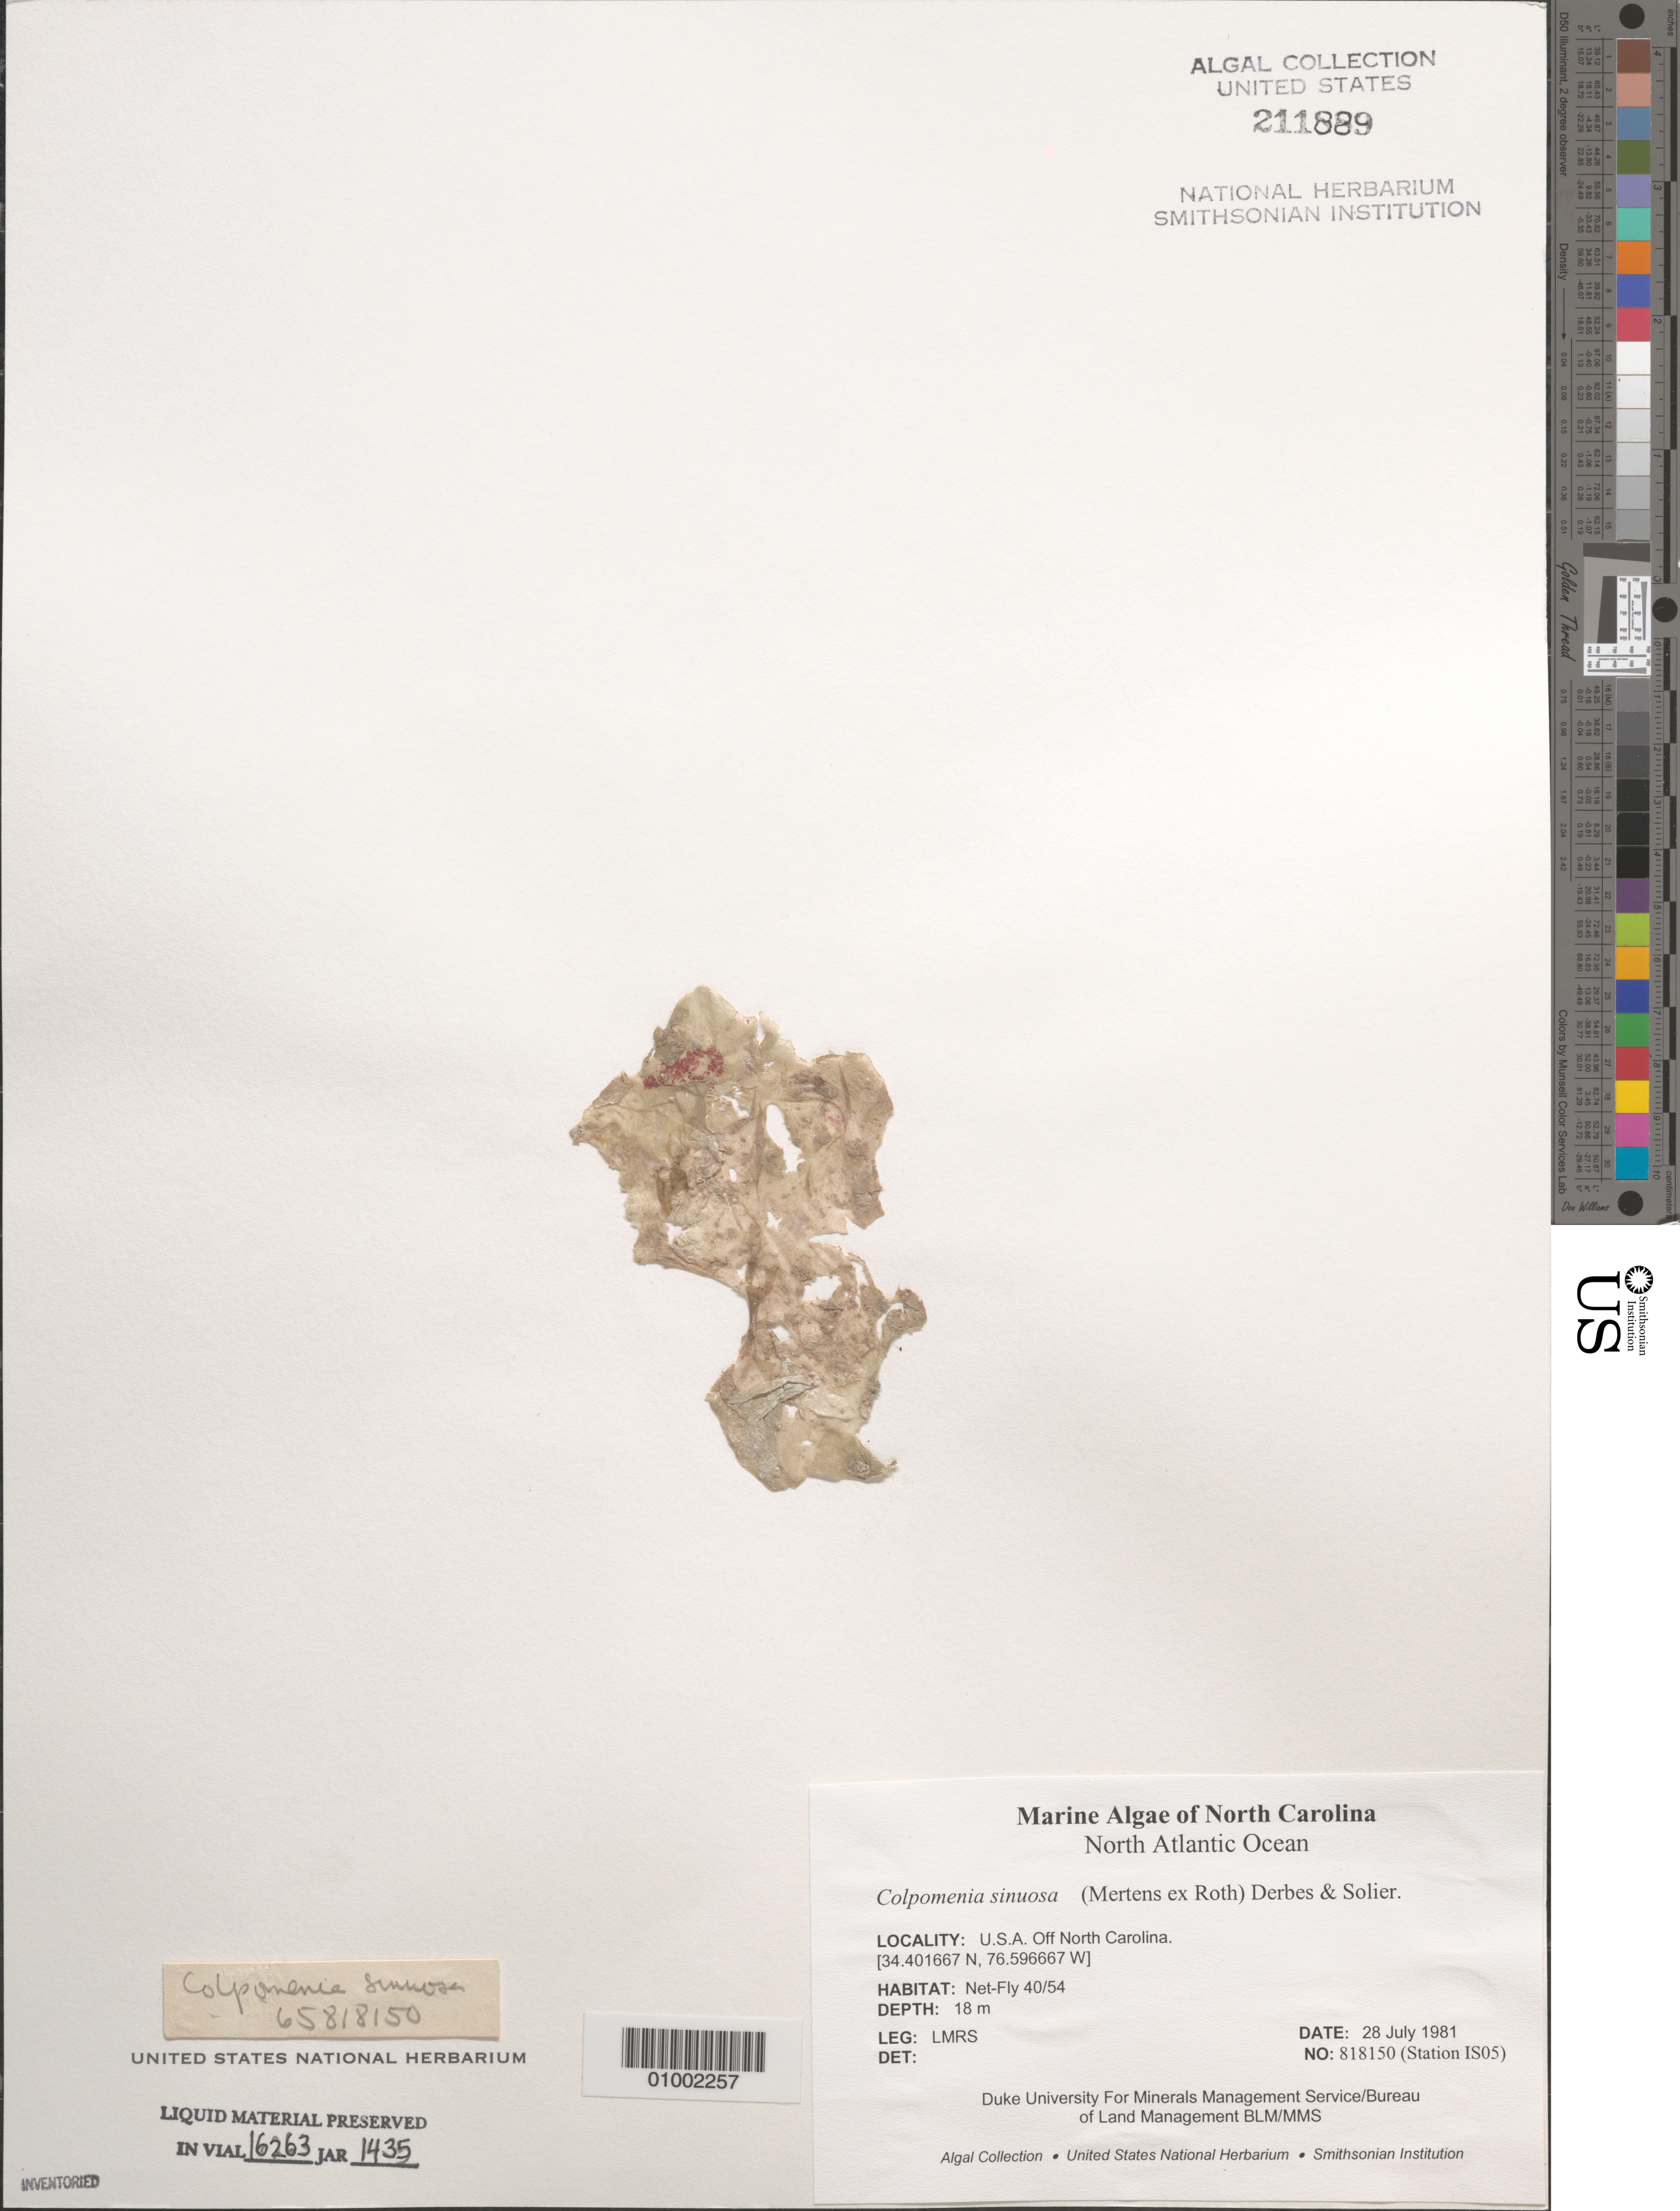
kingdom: Chromista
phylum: Ochrophyta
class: Phaeophyceae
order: Scytosiphonales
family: Scytosiphonaceae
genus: Colpomenia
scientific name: Colpomenia sinuosa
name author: (K. Mert. ex Roth) Derbes & Solier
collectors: LMRS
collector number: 818150 (Station IS05)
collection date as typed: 28 Jul 1981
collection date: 1981-07-28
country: United States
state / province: North Carolina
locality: North Atlantic Ocean off North Carolina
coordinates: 34.401667 N, 76.596667 W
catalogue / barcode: US 211889